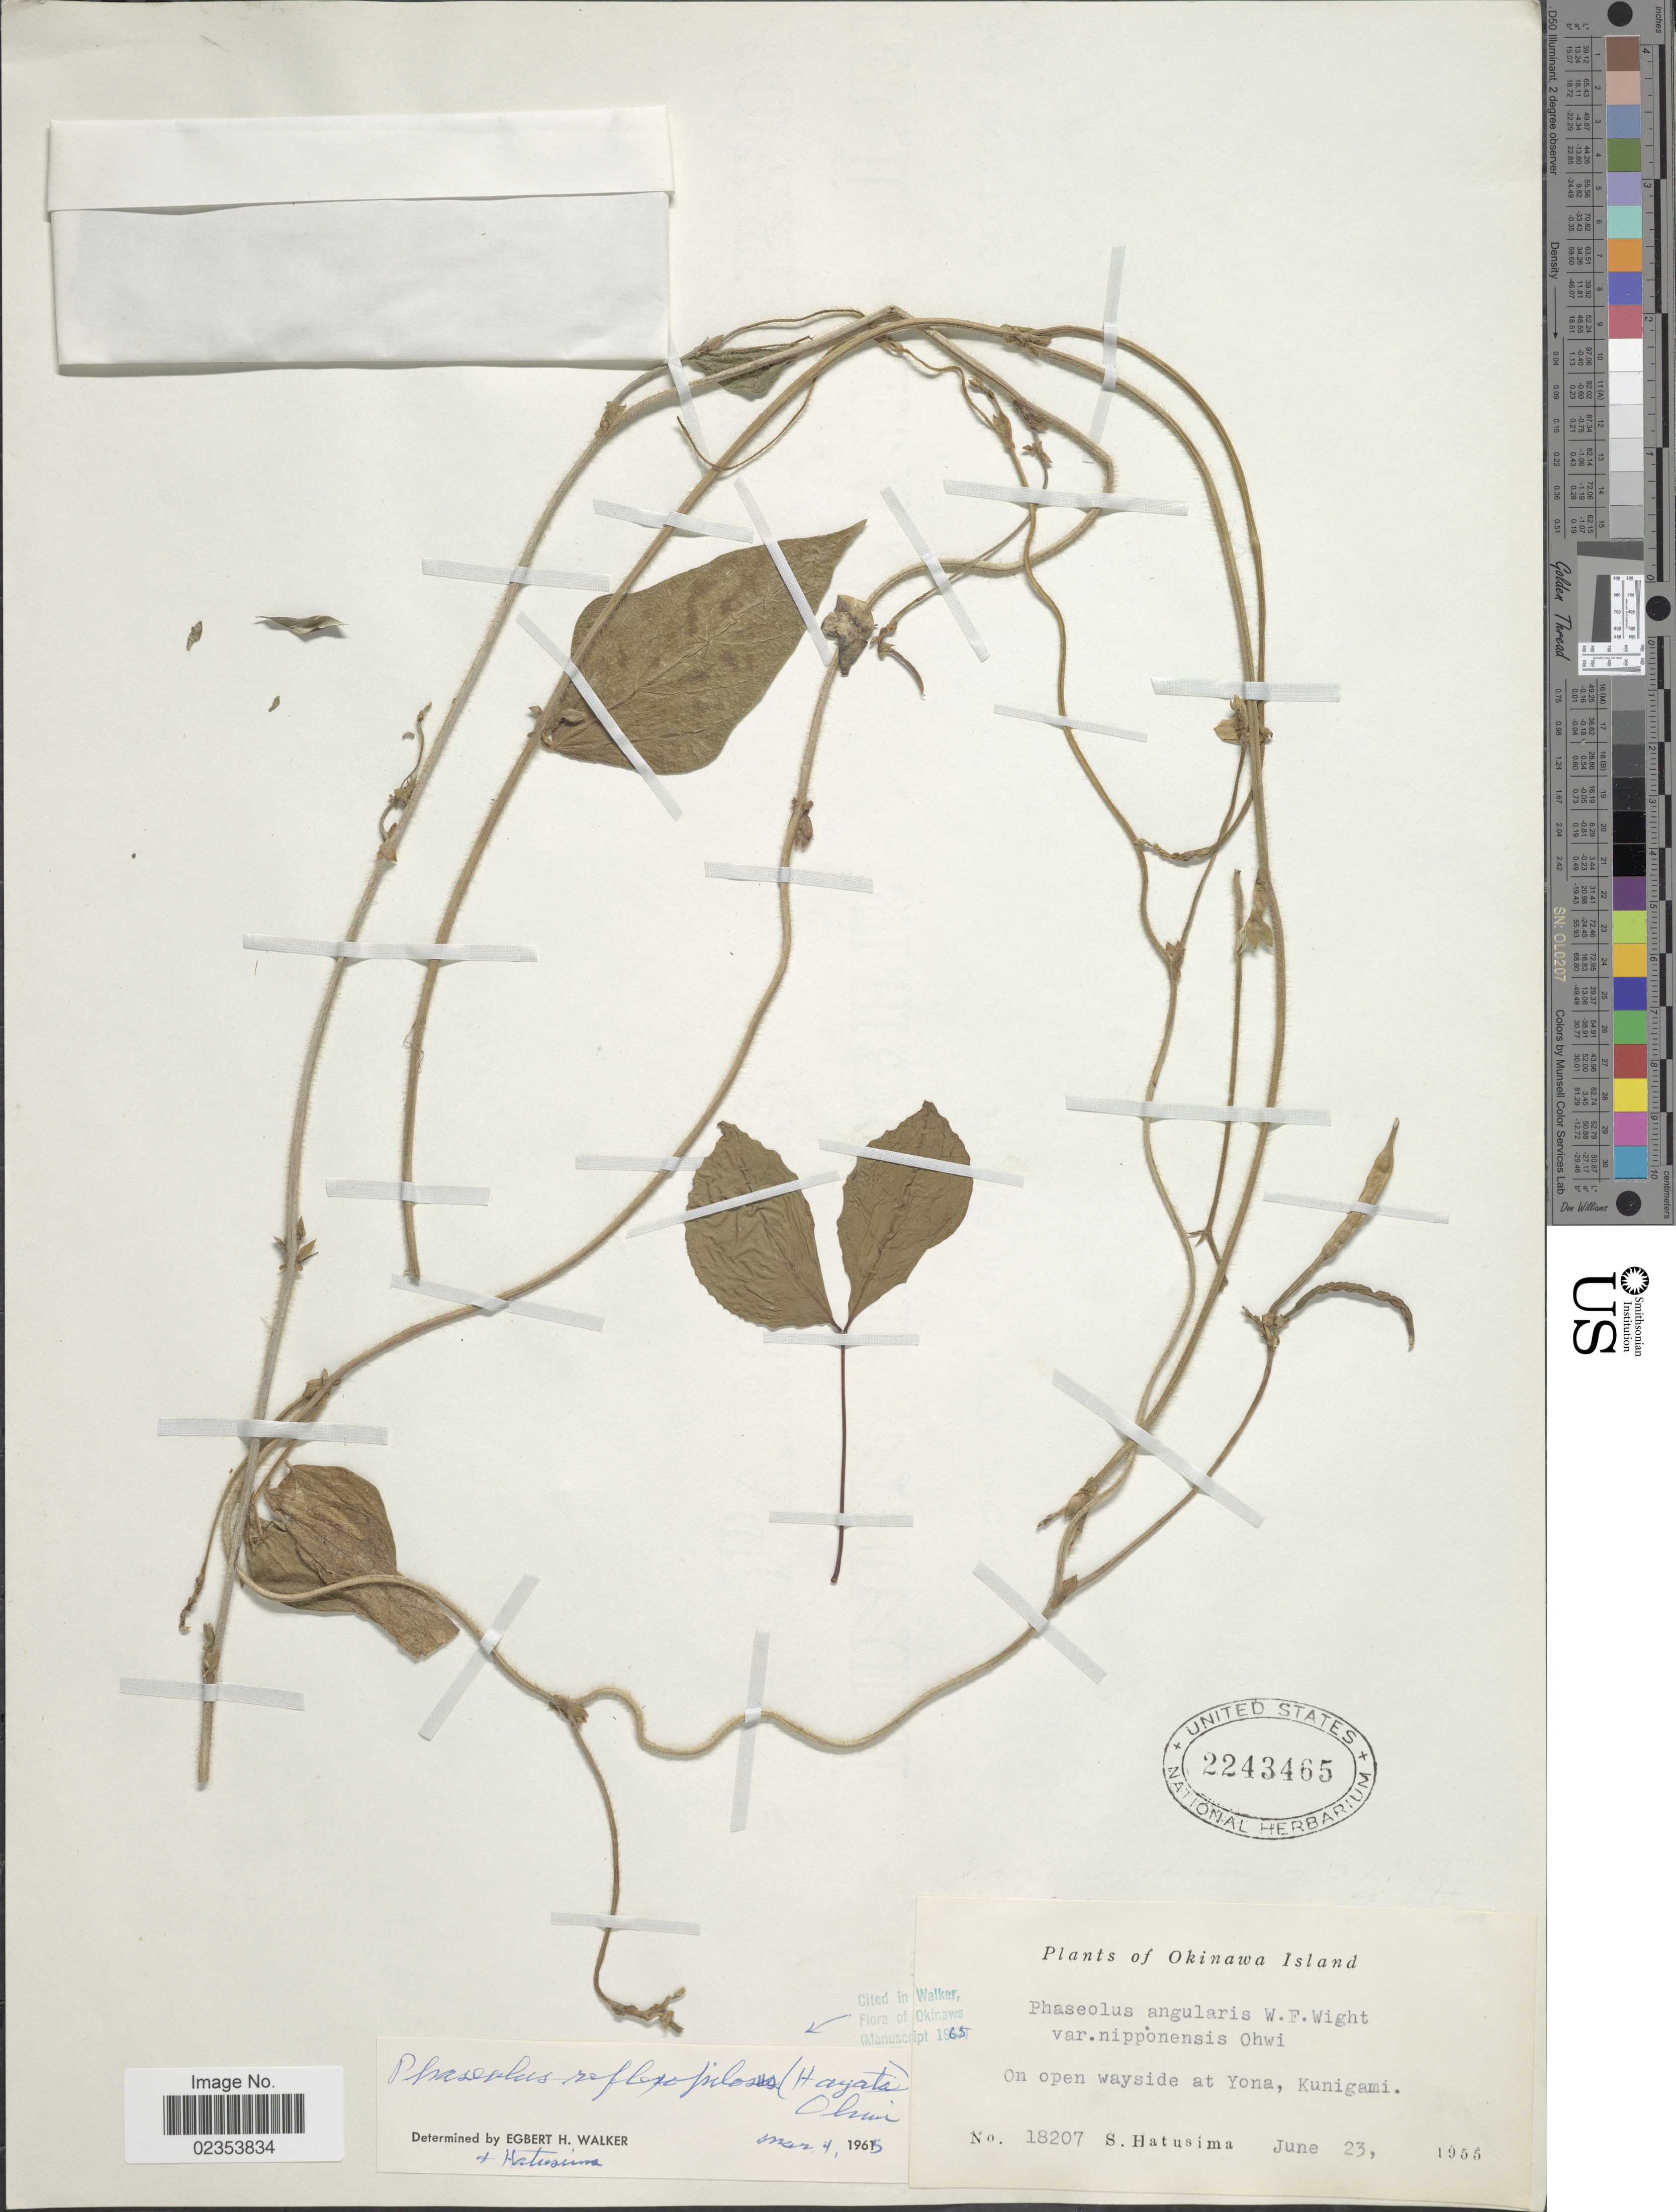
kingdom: Plantae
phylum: Tracheophyta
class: Magnoliopsida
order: Fabales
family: Fabaceae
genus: Vigna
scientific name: Vigna reflexopilosa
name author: Hayata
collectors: S. Hatushima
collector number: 18207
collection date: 1955-06-23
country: Japan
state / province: Okinawa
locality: Wayside at Yona, Kunigami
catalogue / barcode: US 2243465